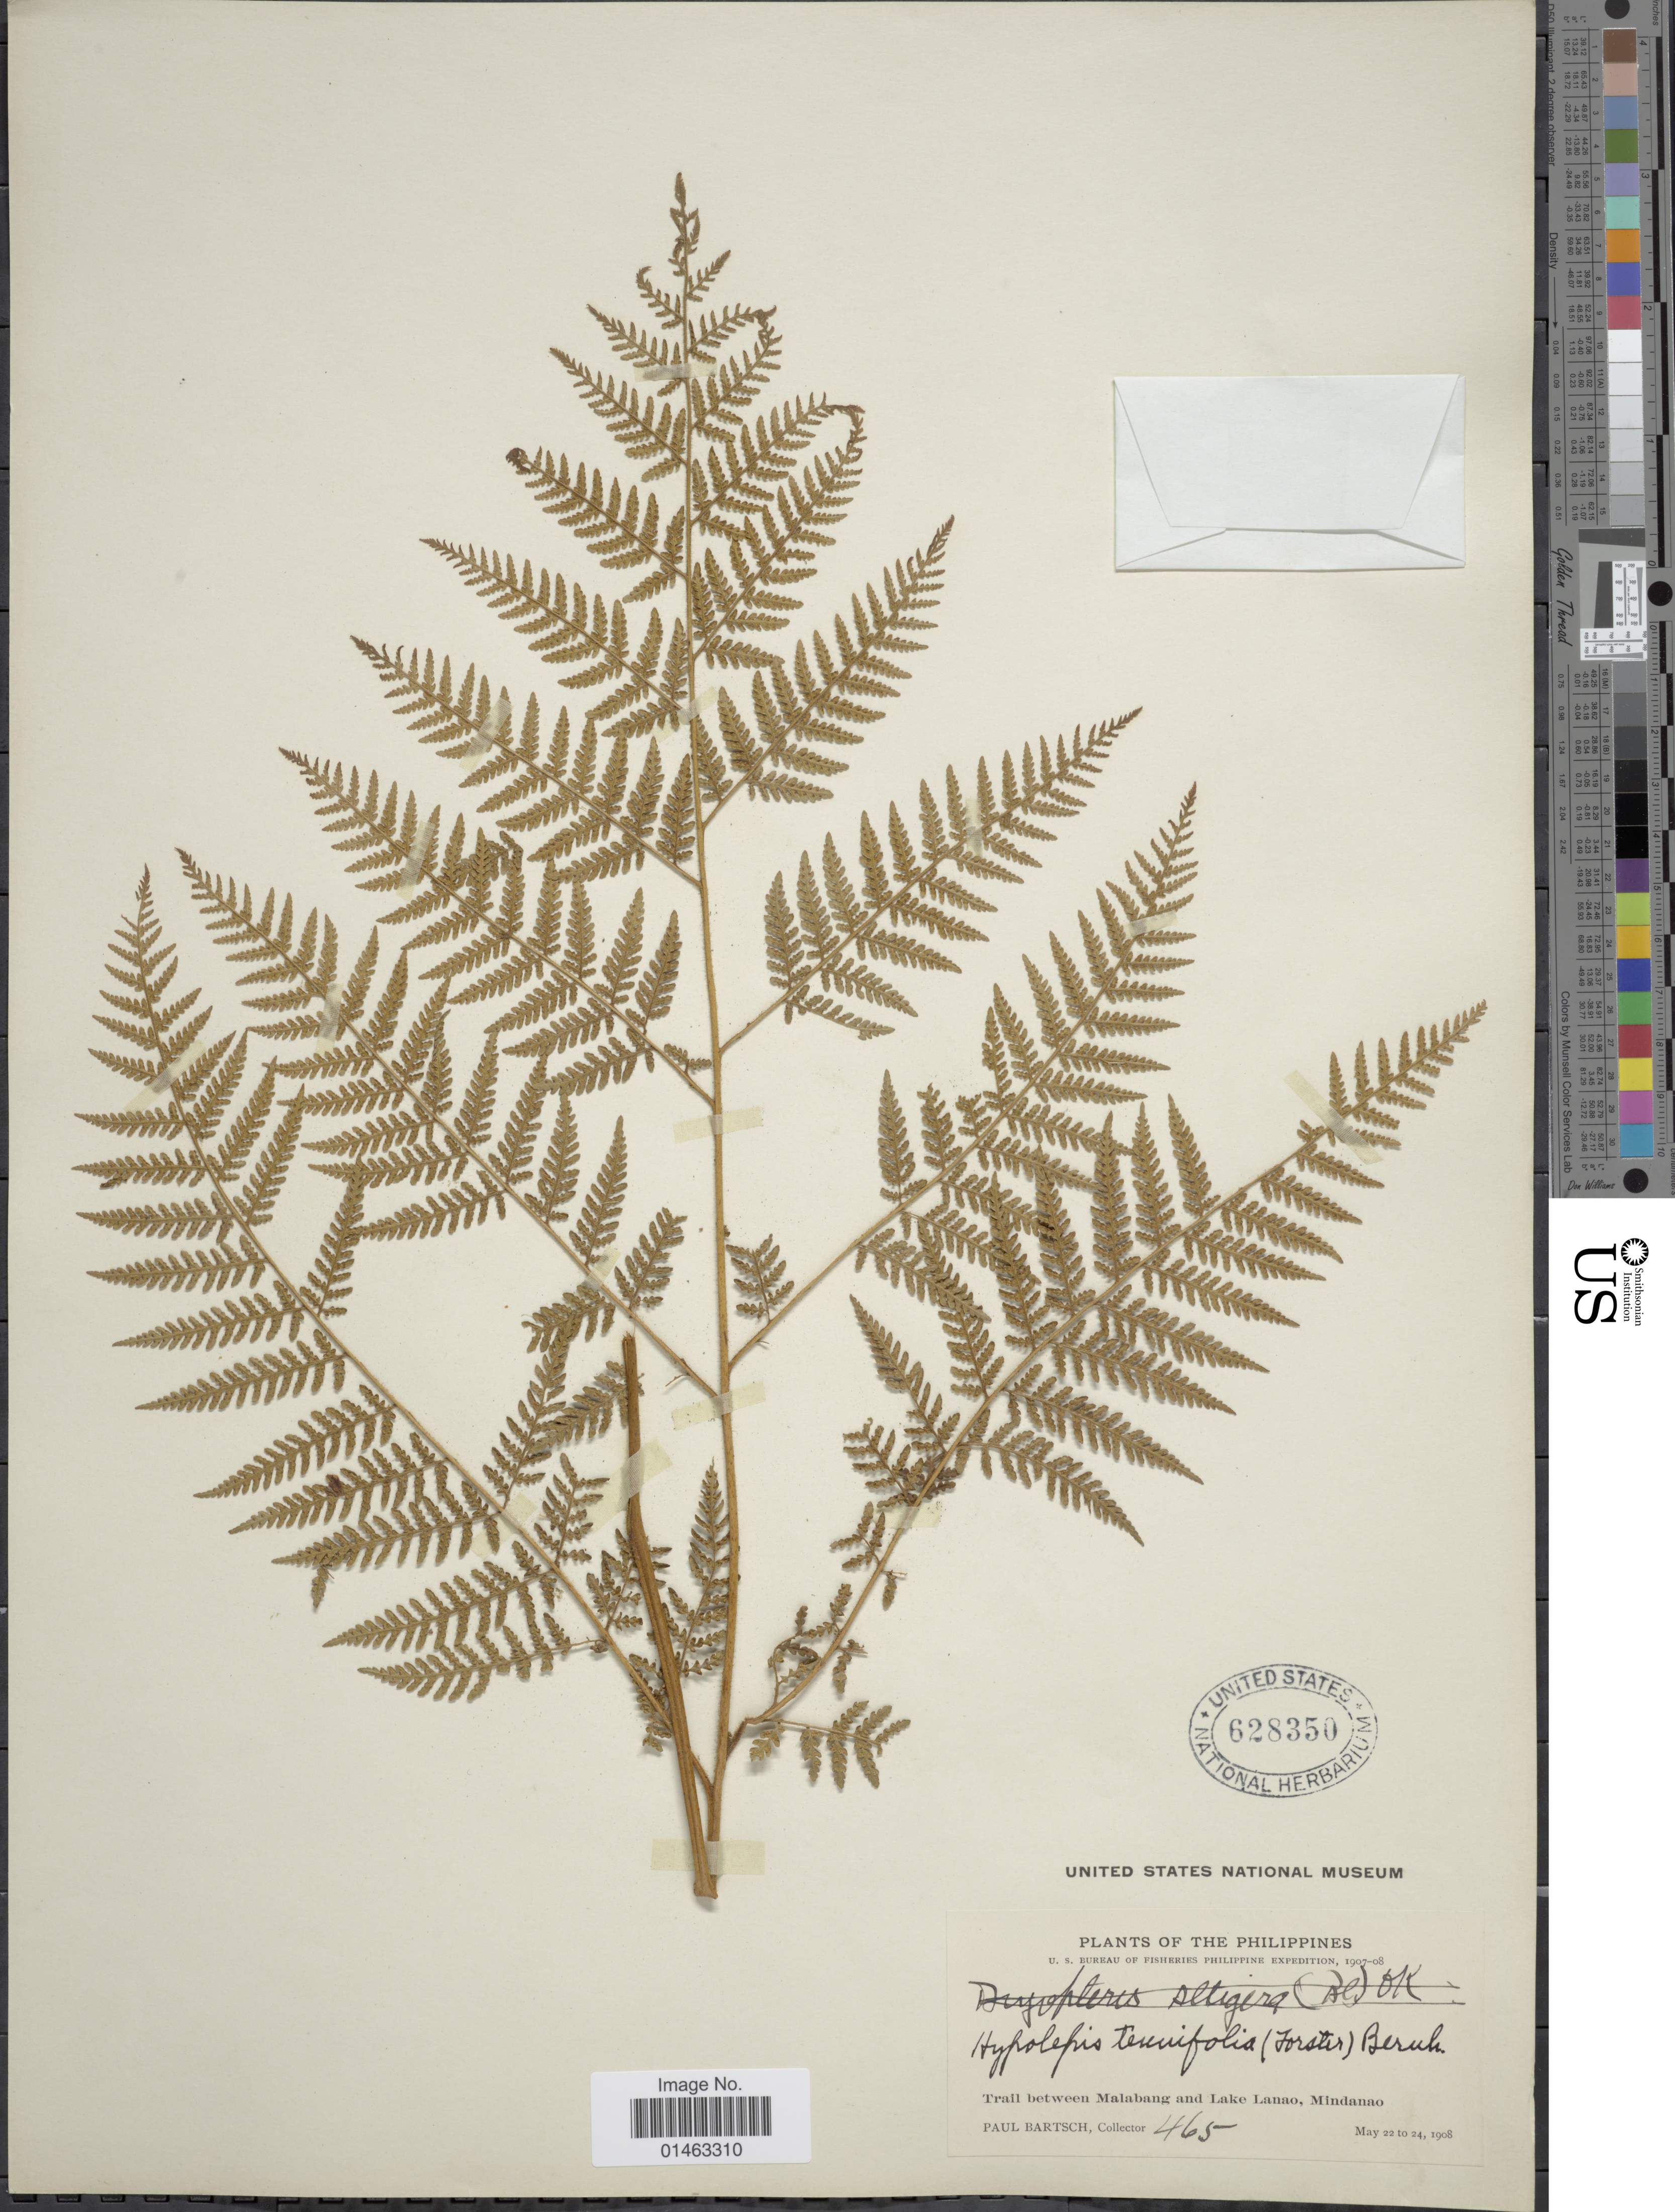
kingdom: Plantae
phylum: Tracheophyta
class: Polypodiopsida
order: Polypodiales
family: Dennstaedtiaceae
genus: Hypolepis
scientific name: Hypolepis tenuifolia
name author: (G. Forst.) Bernh.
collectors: P. Bartsch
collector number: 465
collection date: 1908-05-22/1908-05-24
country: Philippines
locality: Trail between Malabang and Lake Lanao, Mindanao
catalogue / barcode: US 628350